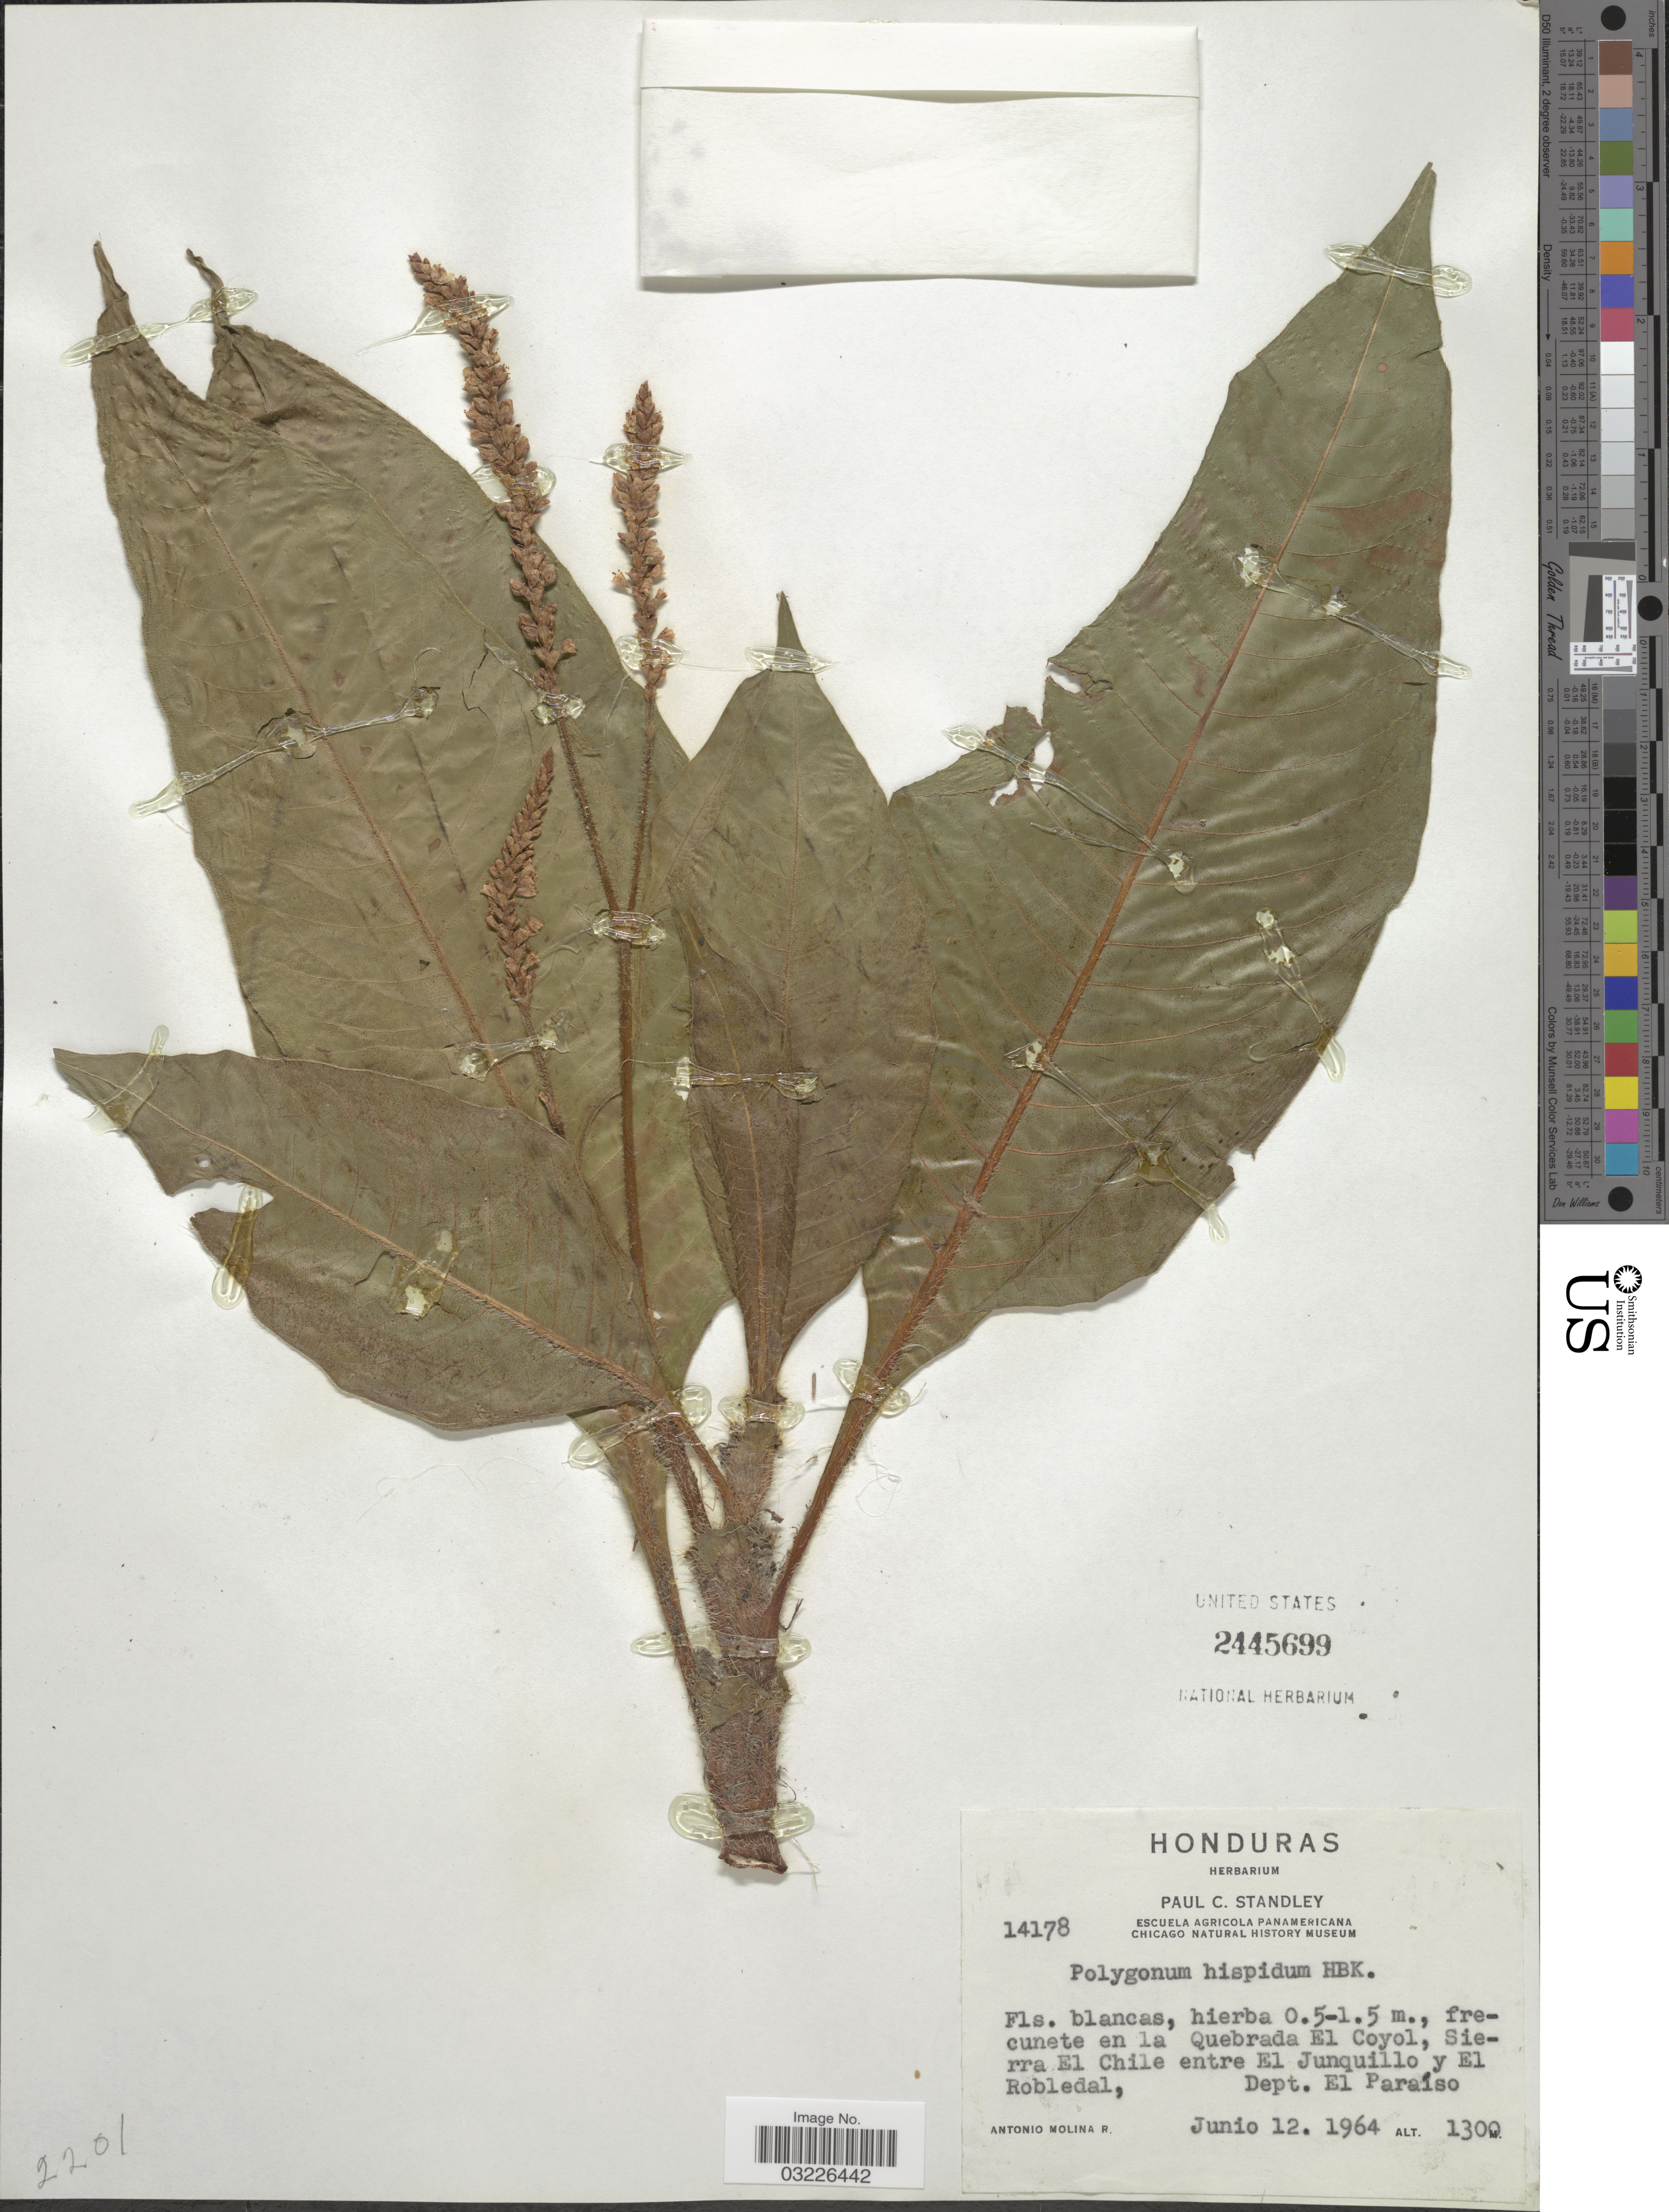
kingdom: Plantae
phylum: Tracheophyta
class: Magnoliopsida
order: Caryophyllales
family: Polygonaceae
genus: Polygonum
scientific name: Polygonum hispidum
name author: Kunth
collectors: A. Molina R.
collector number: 14178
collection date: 1964-06-12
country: Honduras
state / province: El Paraíso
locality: Quebrada El Coyol, Sierra El Chile entre El Junquillo y El Robledal, Dept. El Paraíso.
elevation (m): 1300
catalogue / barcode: US 2445699